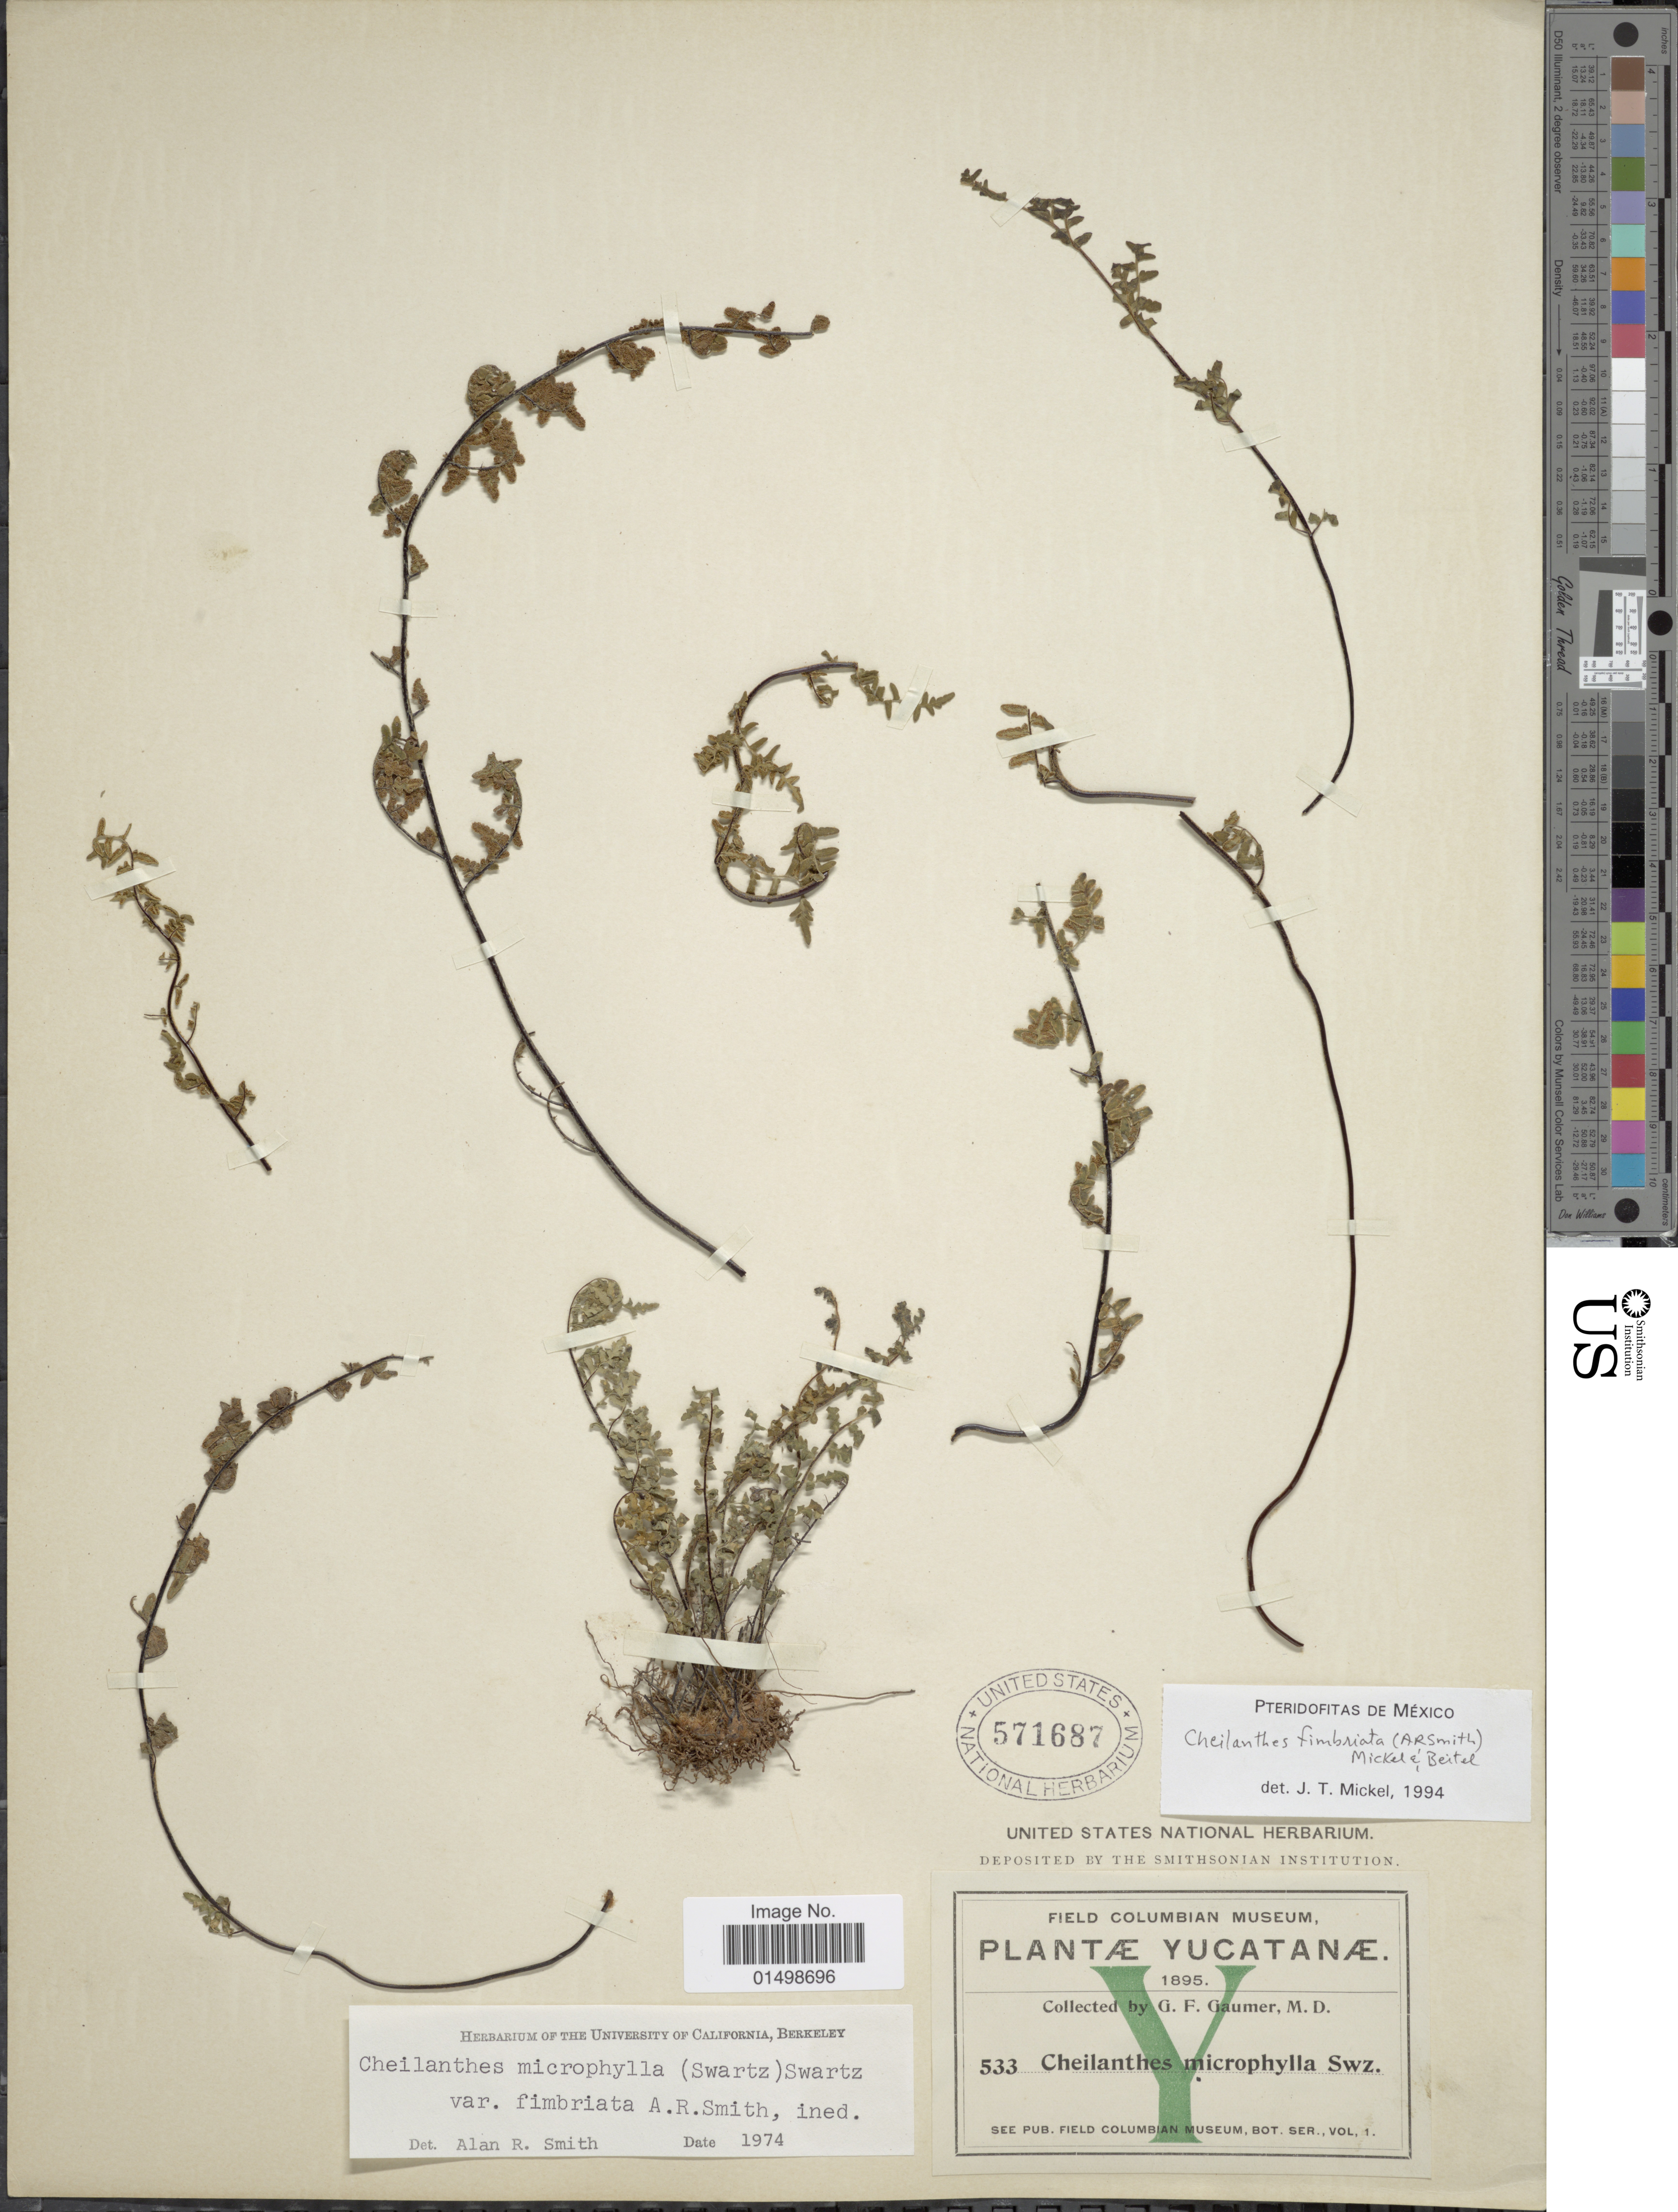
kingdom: Plantae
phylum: Tracheophyta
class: Polypodiopsida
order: Polypodiales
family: Pteridaceae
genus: Cheilanthes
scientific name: Cheilanthes fimbriata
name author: (A.R. Sm.) Mickel & Beitel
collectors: G. F. Gaumer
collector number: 533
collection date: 1895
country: Mexico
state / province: Yucatán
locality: Yucatanæ.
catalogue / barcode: US 571687